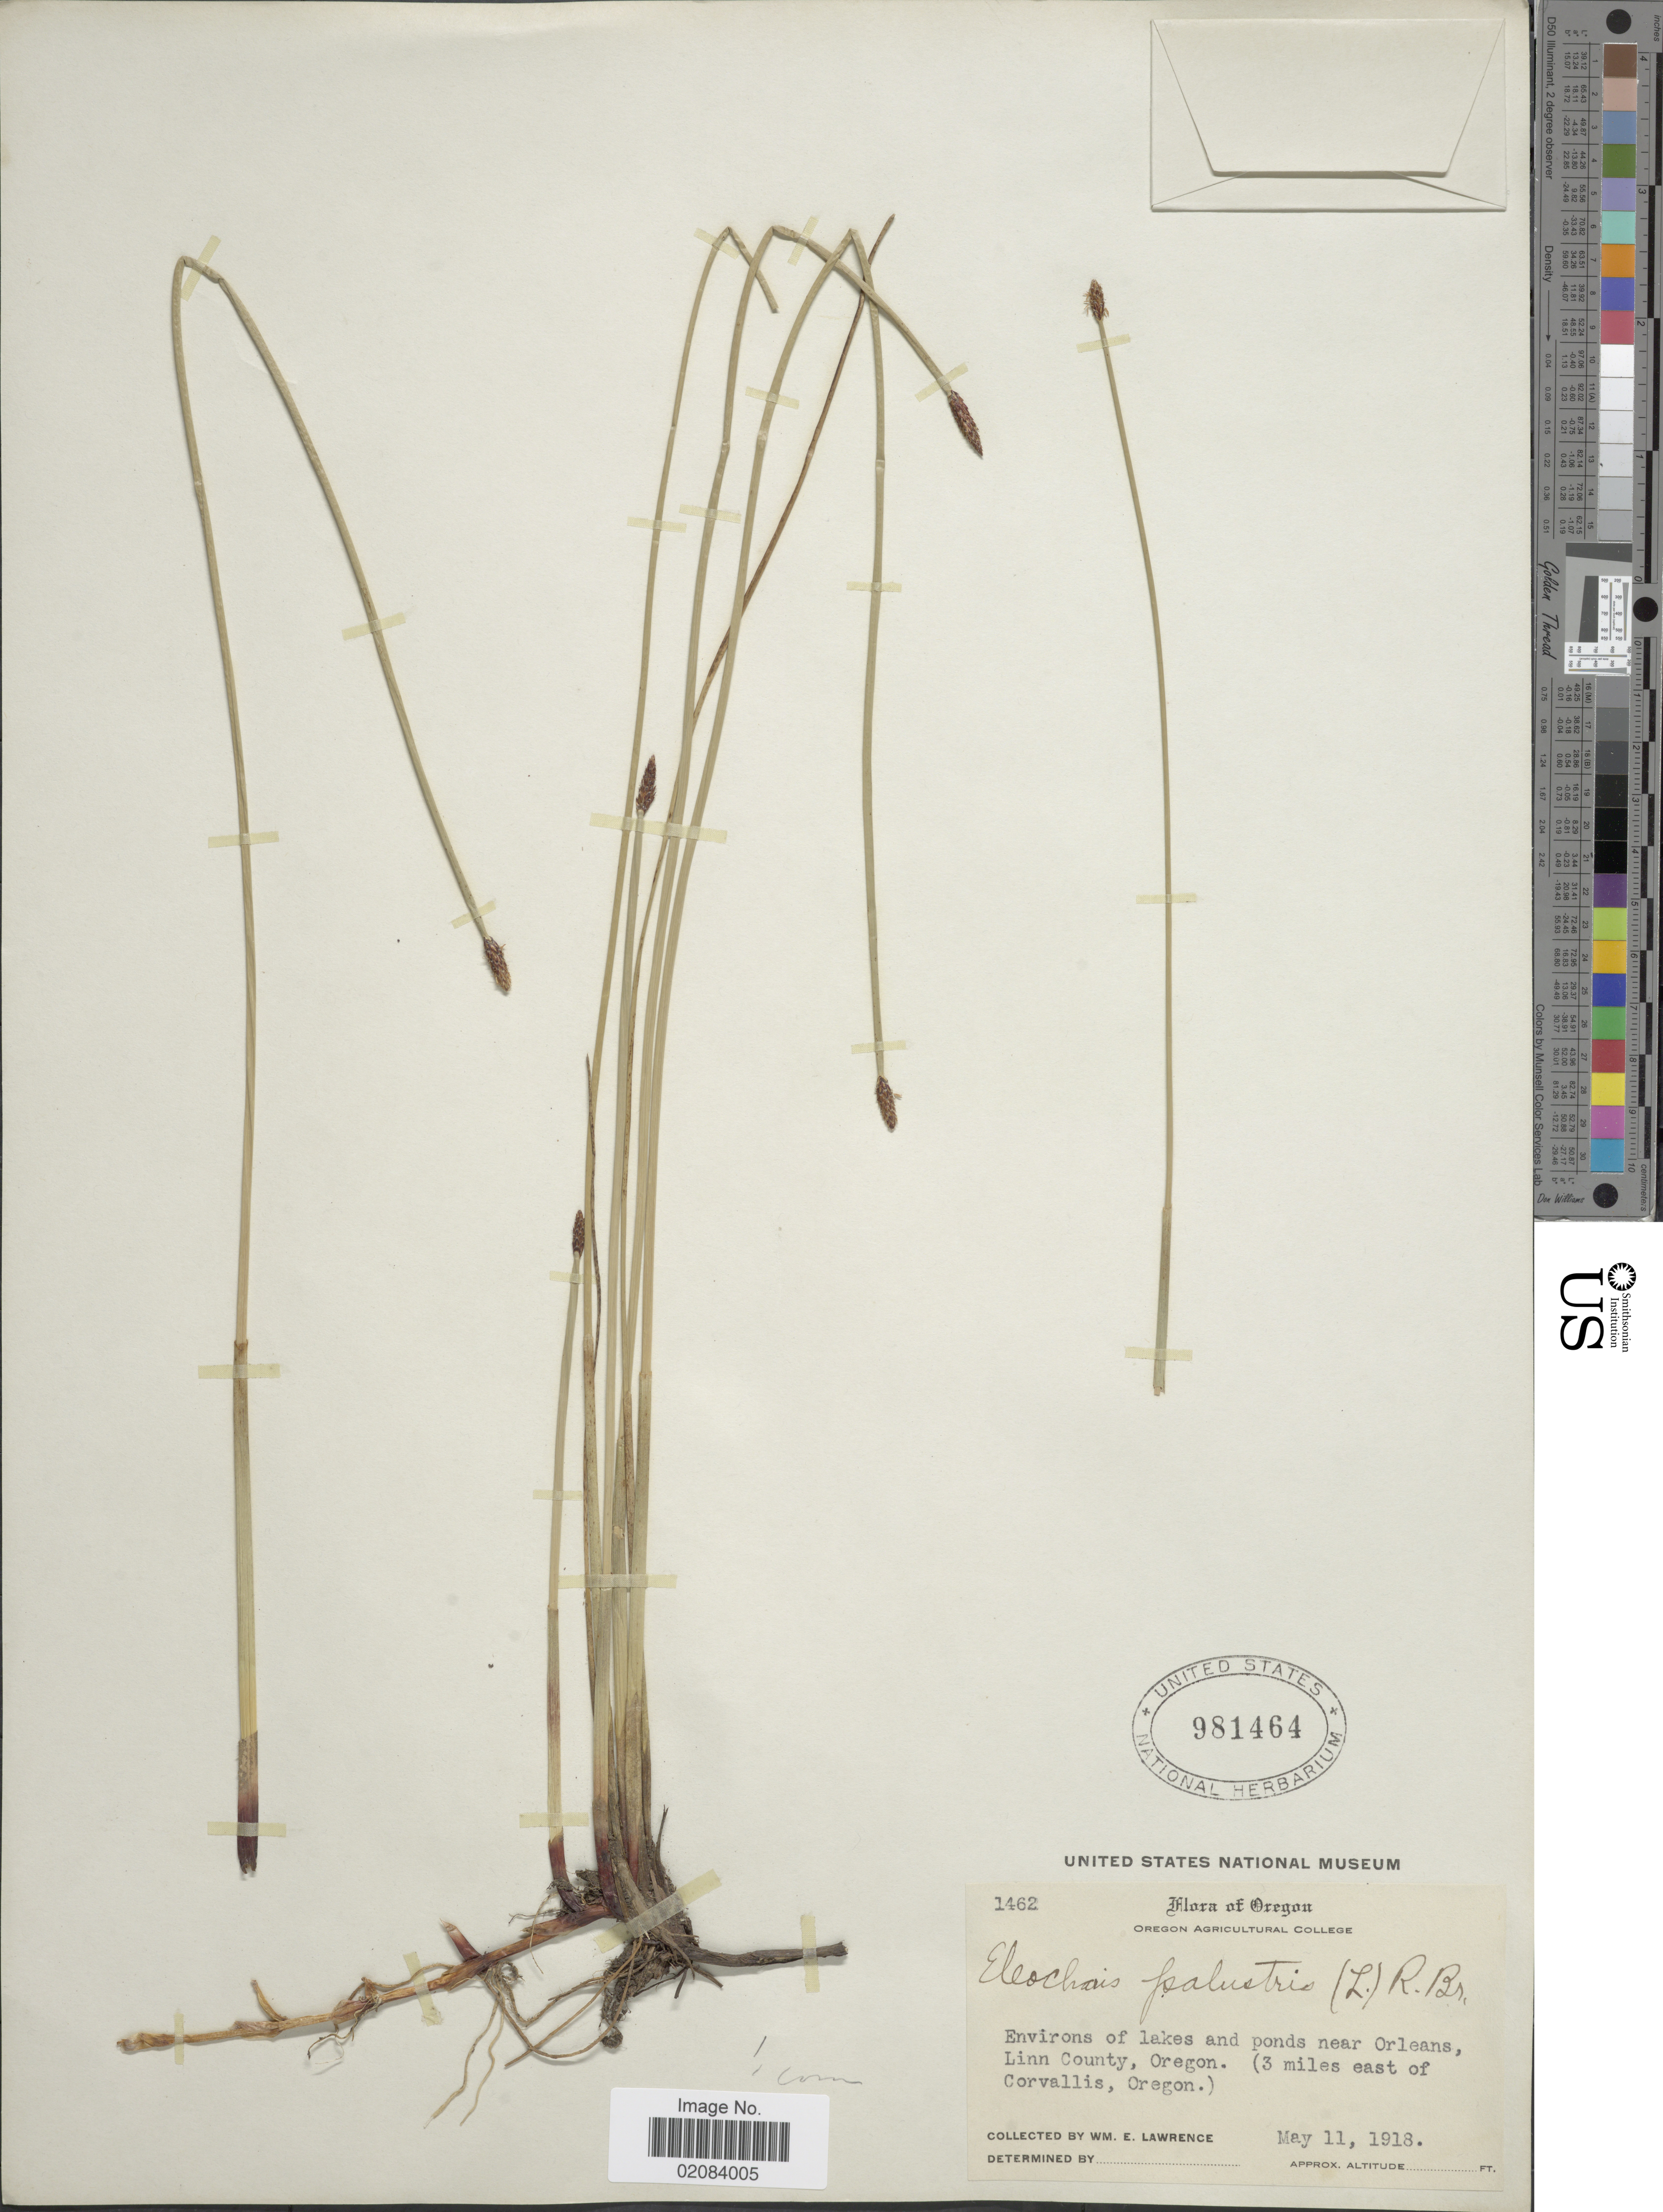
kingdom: Plantae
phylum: Tracheophyta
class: Liliopsida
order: Poales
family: Cyperaceae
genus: Eleocharis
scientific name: Eleocharis palustris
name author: (L.) Roem. & Schult.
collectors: W. Lawrence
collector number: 1462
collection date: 1918-05-11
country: United States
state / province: Oregon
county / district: Linn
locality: Oregon, environs of lakes and ponds near Orleans, Linn County, Oregon (3 miles east of Corvallis, Oregon).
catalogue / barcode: US 981464